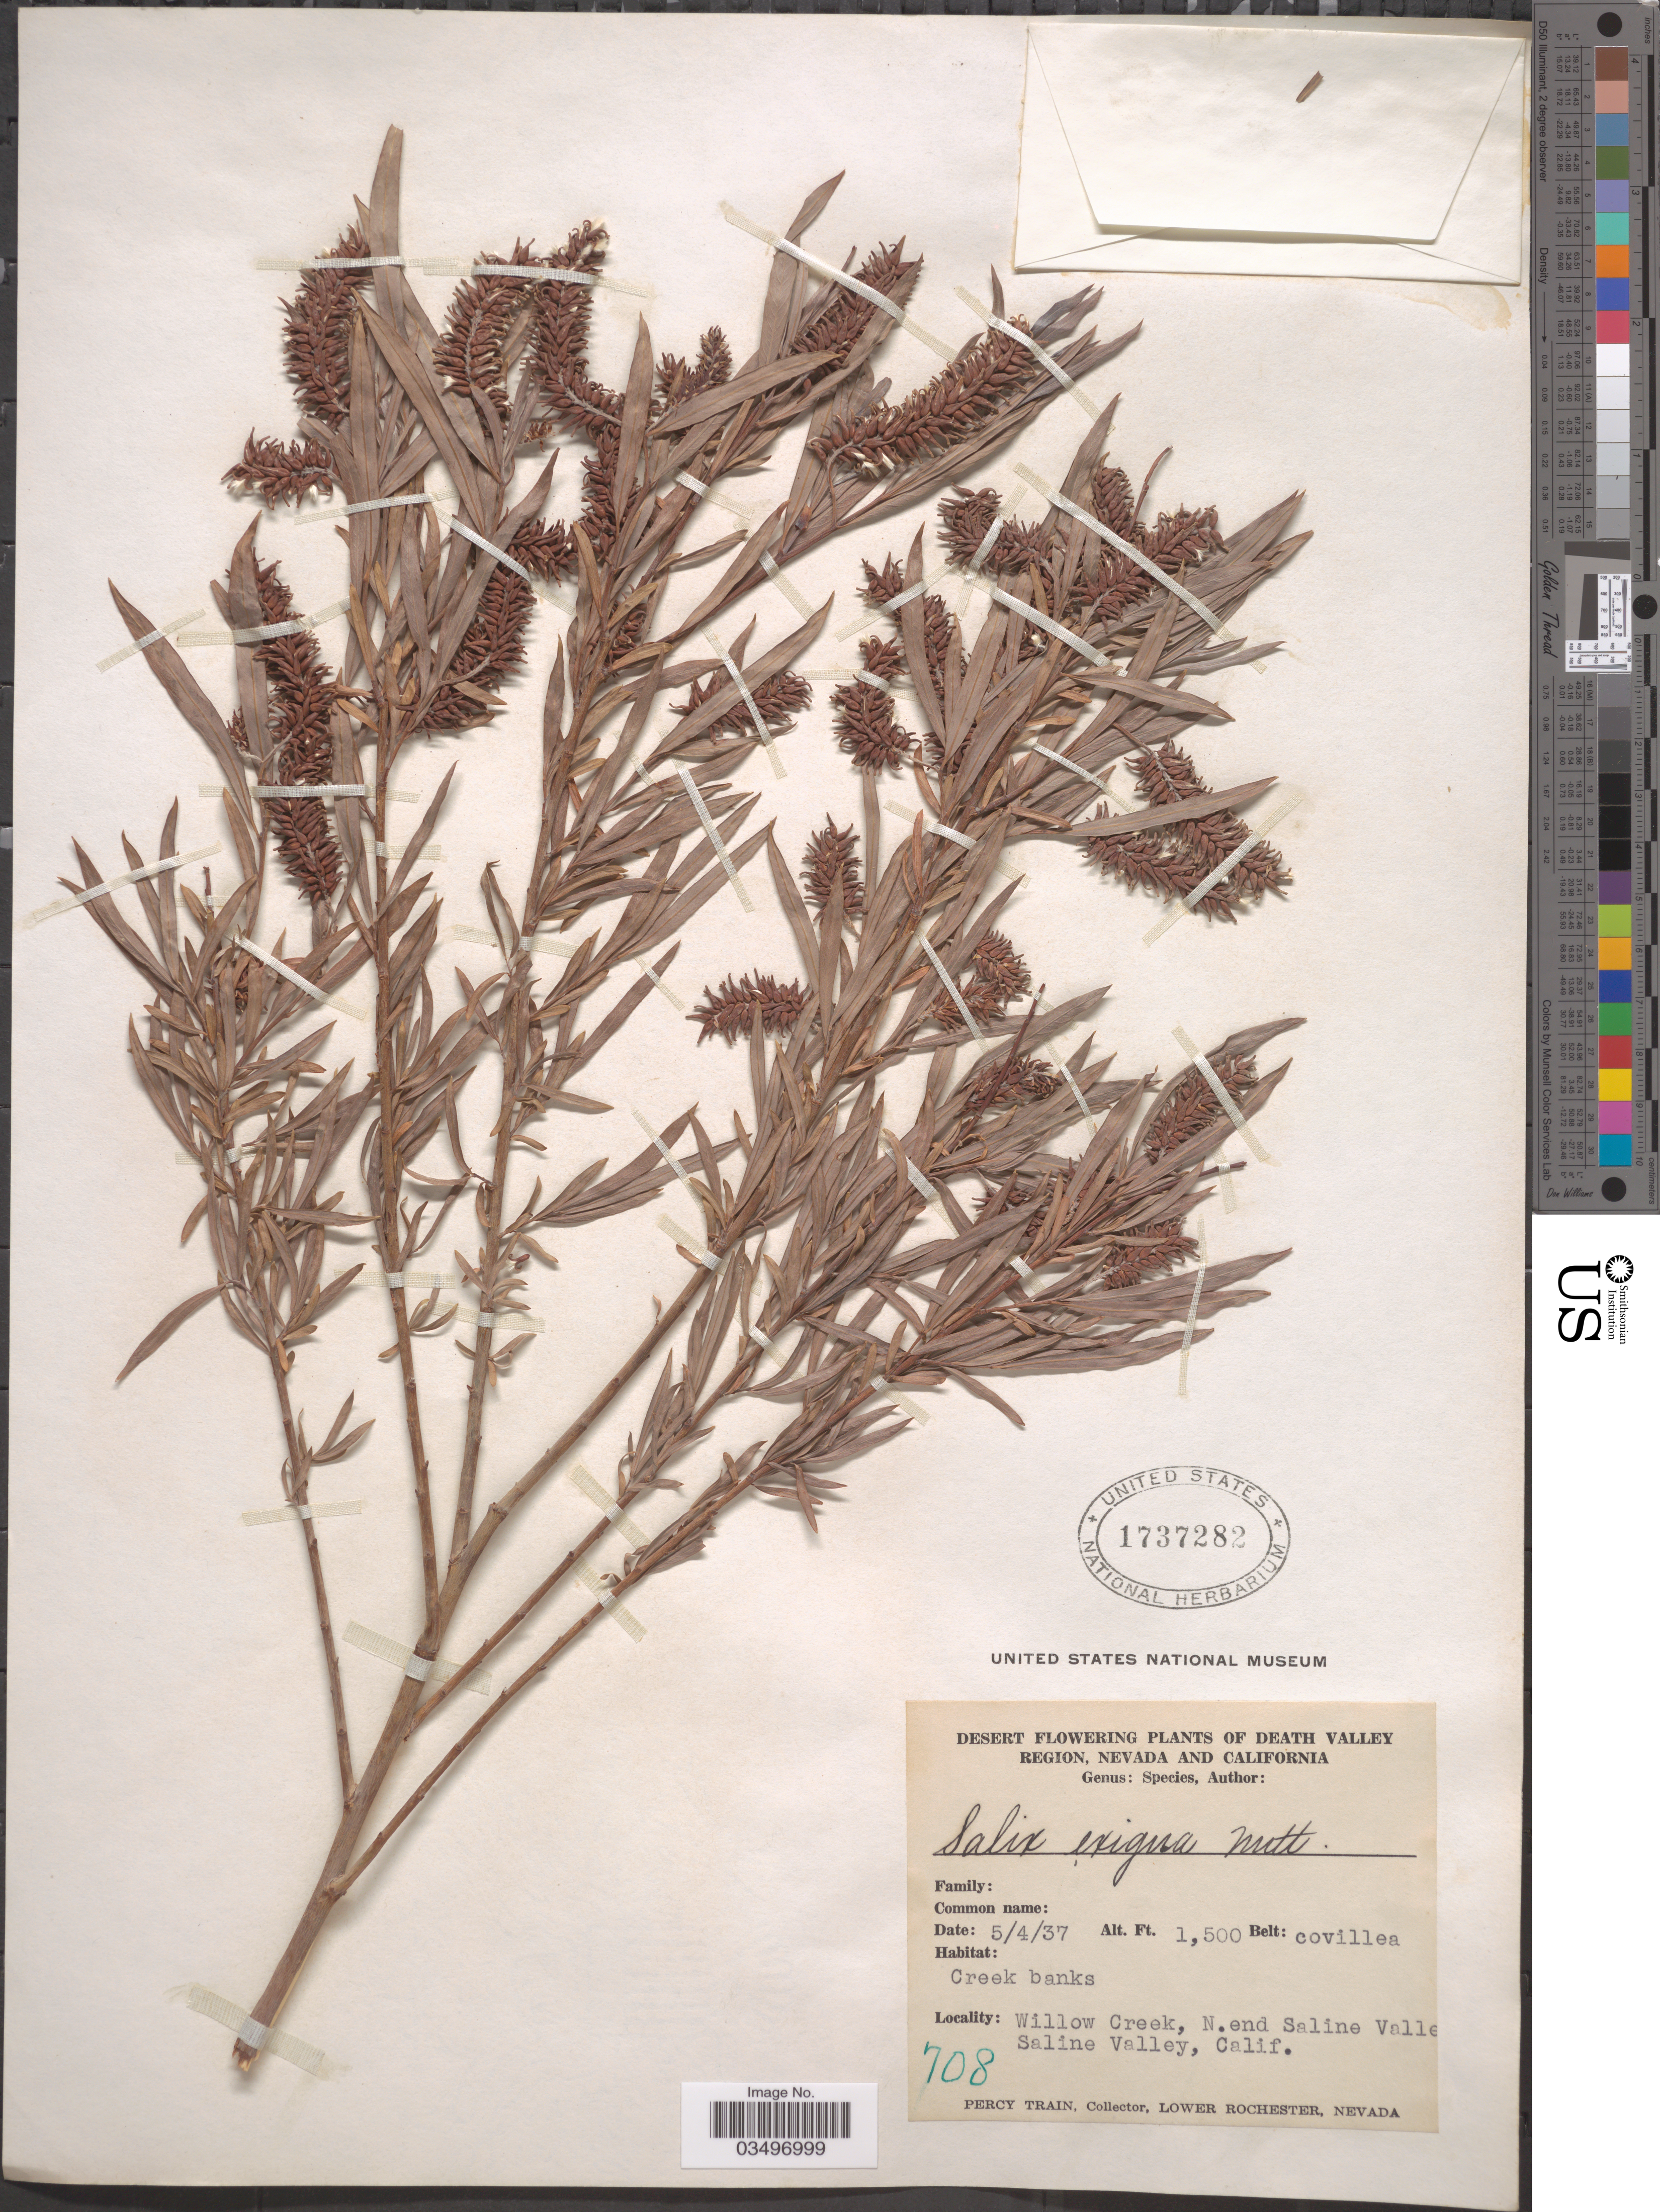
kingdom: Plantae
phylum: Tracheophyta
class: Magnoliopsida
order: Malpighiales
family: Salicaceae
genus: Salix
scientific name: Salix exigua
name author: Nutt.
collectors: P. Train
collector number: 708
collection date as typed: Transcribed d/m/y: 4/5/37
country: United States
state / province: California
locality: Death Valley Region. Willow Creek, N. end Saline Valley.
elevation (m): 457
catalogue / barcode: US 1737282